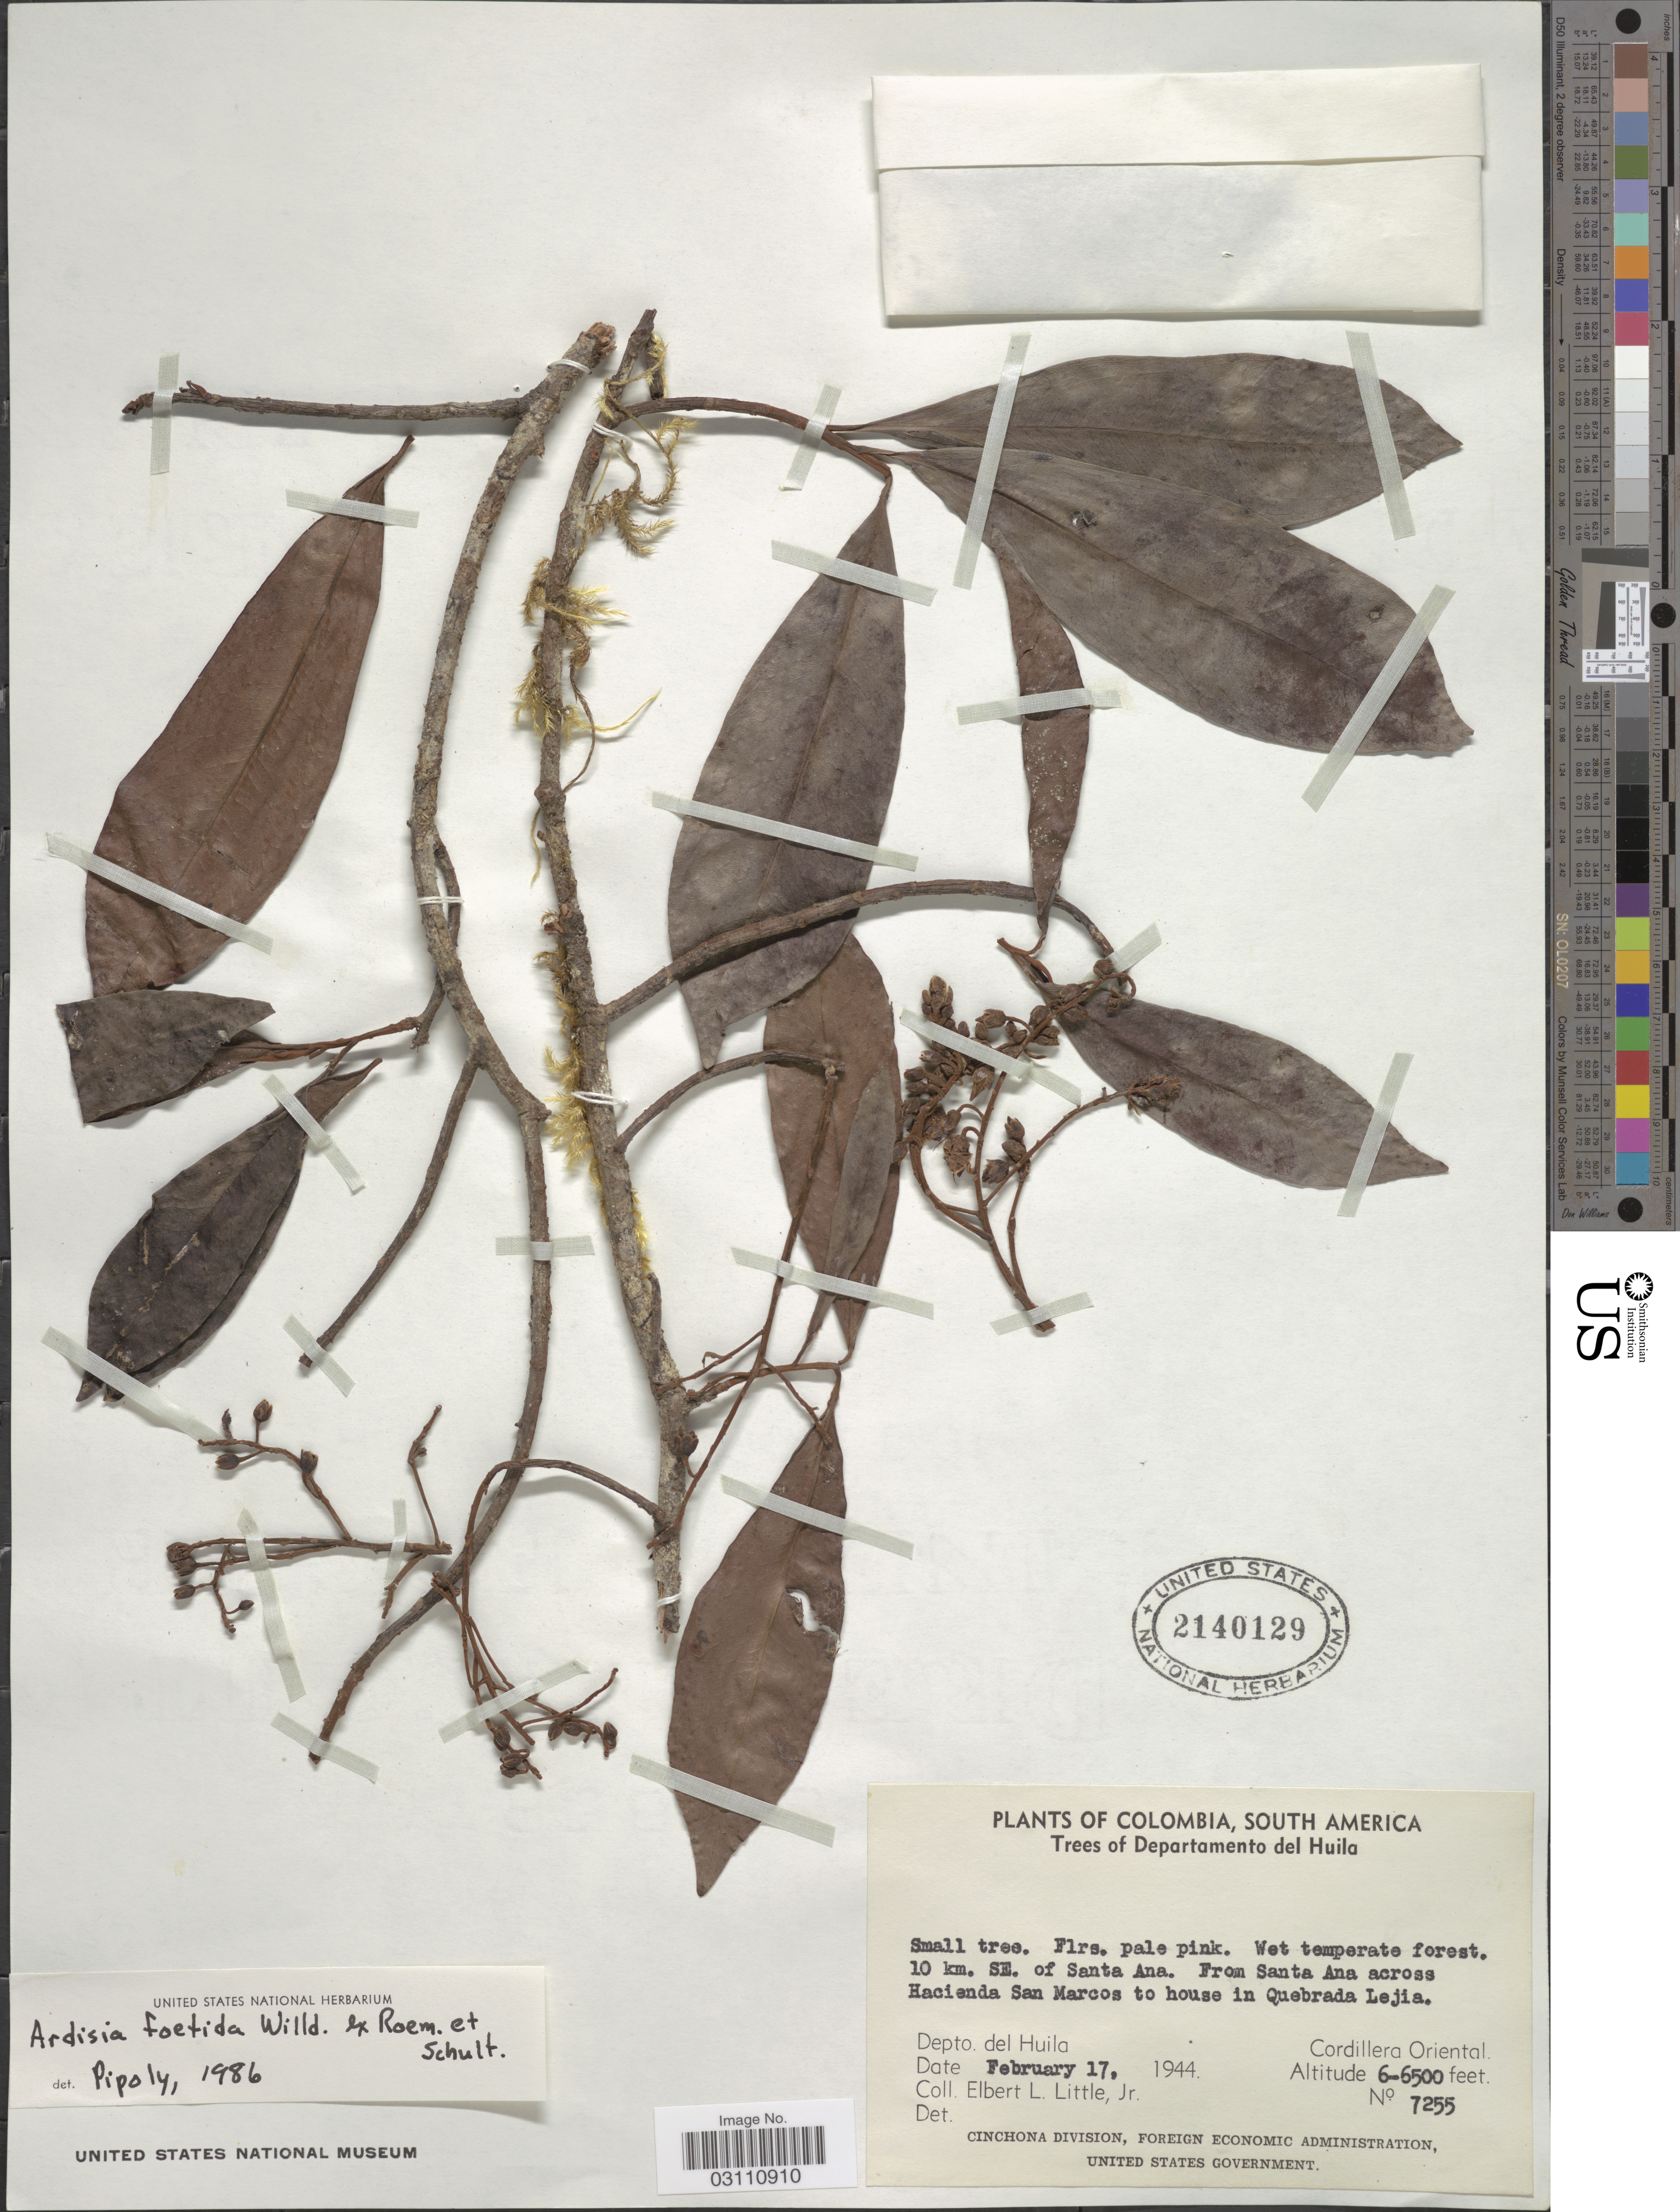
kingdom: Plantae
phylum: Tracheophyta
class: Magnoliopsida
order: Ericales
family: Primulaceae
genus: Ardisia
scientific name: Ardisia foetida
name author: Willd. ex Roem. & Schult.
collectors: E. L. Little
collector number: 7255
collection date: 1944-02-17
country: Colombia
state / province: Huila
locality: Departamento del Huila. 10 km. SE. of Santa Ana. From Santa Ana across Hacienda San Marcos to house in Quebrada Lejia. Depto. del Huila. Cordillera Oriental.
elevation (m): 1829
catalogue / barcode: US 2140129